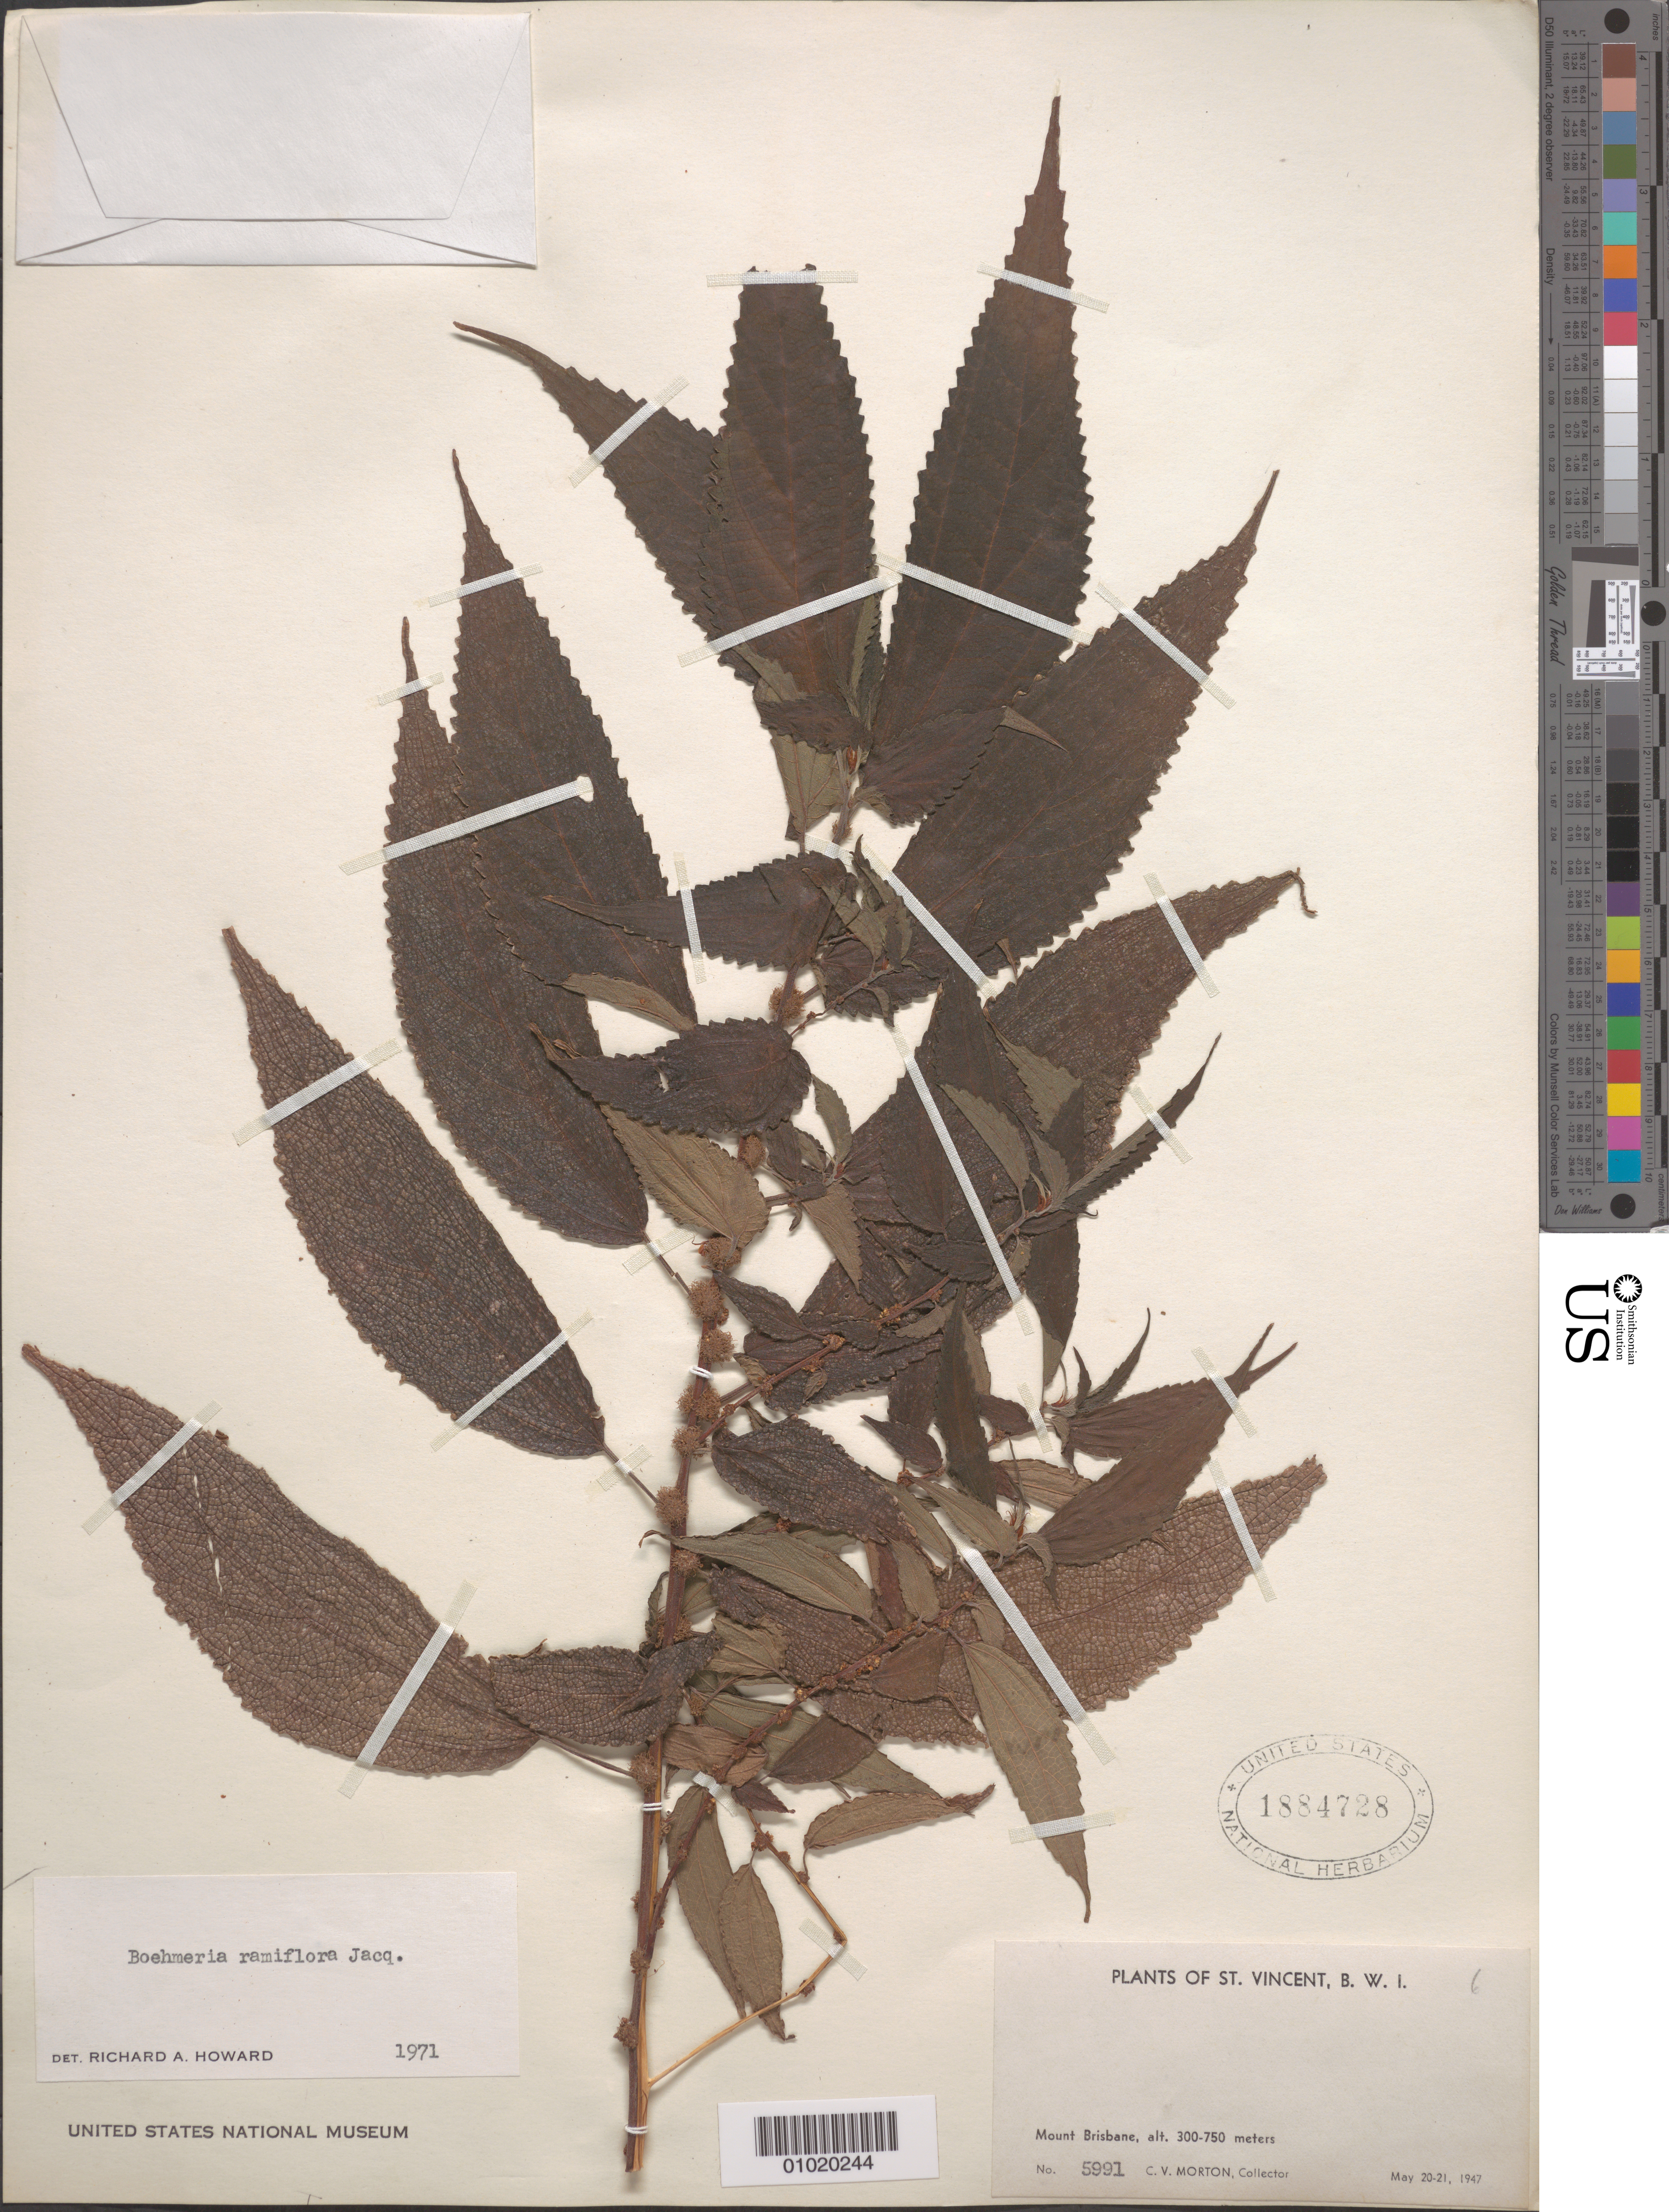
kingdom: Plantae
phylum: Tracheophyta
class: Magnoliopsida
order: Rosales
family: Urticaceae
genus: Boehmeria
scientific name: Boehmeria ramiflora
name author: Jacq.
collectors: C. V. Morton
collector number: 5991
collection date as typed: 20 May 1947 and 21 May 1947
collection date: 1947-05-20,1947-05-21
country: St. Vincent - Grenadines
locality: Mount Brisbane.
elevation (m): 300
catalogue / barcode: US 1884728